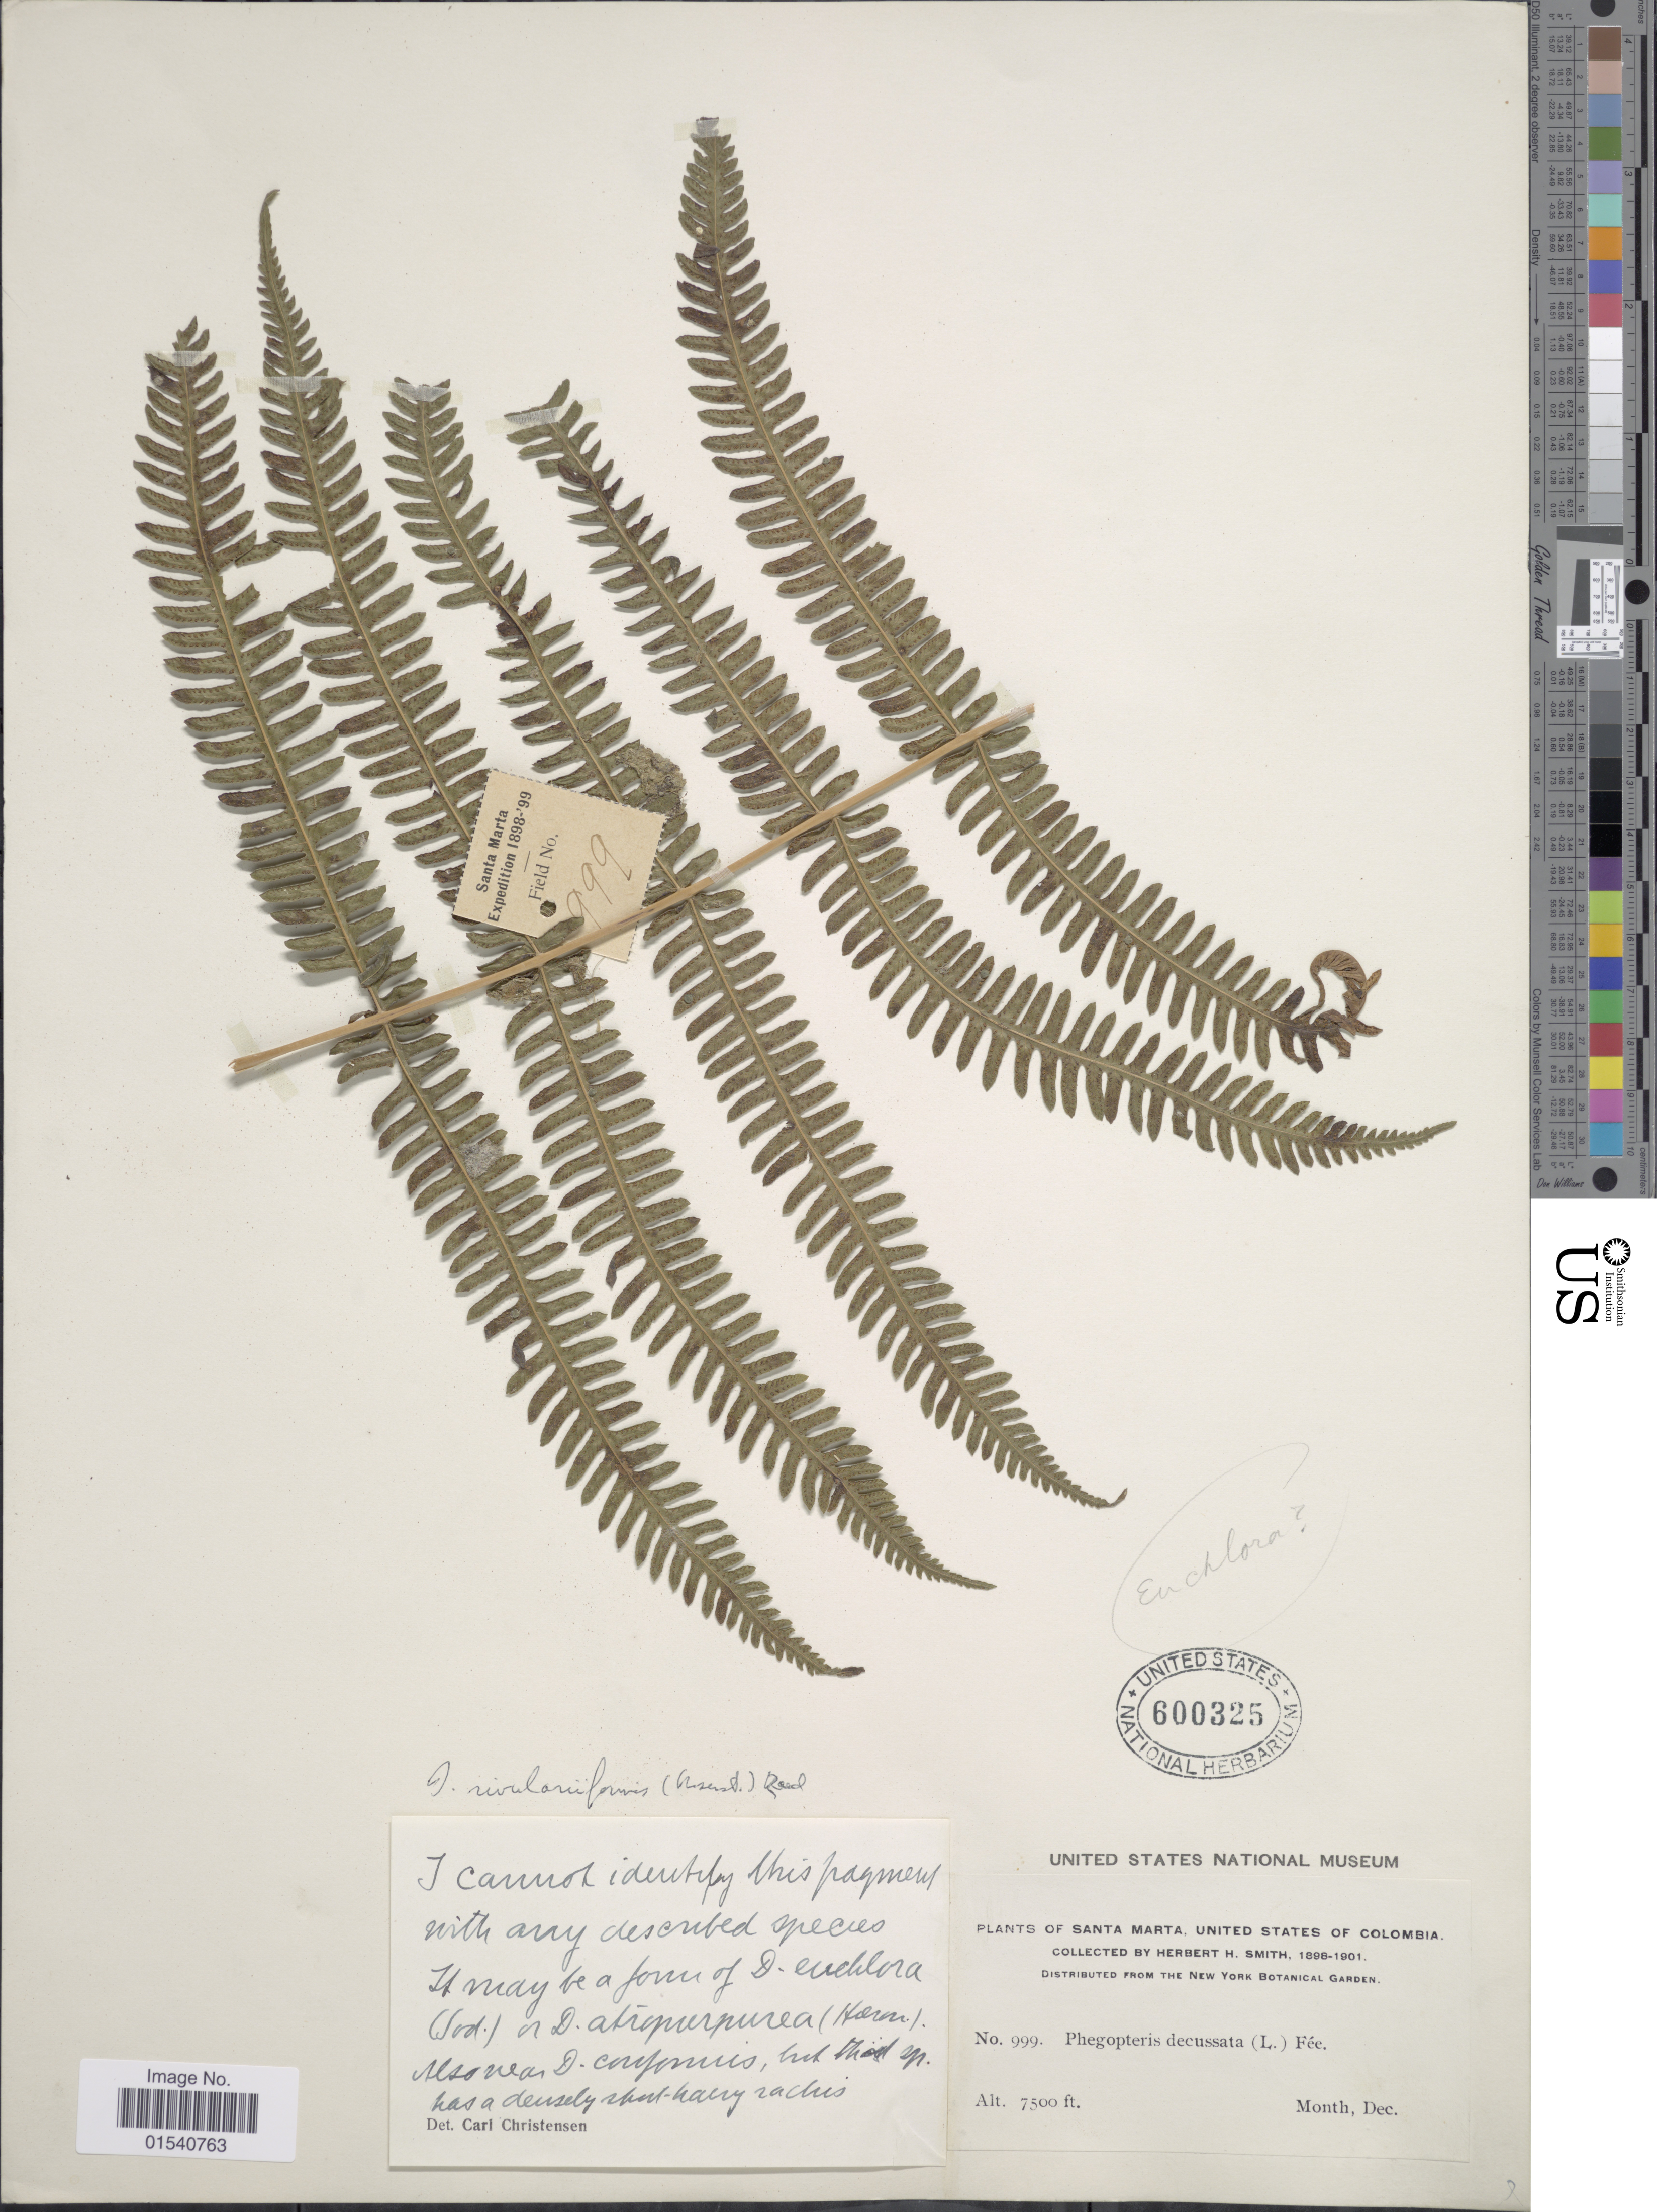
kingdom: Plantae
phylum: Tracheophyta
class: Polypodiopsida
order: Polypodiales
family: Thelypteridaceae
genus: Amauropelta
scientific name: Amauropelta rivulariformis (Rosenst.) comb. nov., ined 2015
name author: (Rosenst.)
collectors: Herbert H. Smith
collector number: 999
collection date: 1898-12/1901-12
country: Colombia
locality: Santa Marta, United States of Colombia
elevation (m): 2286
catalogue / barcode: US 600325